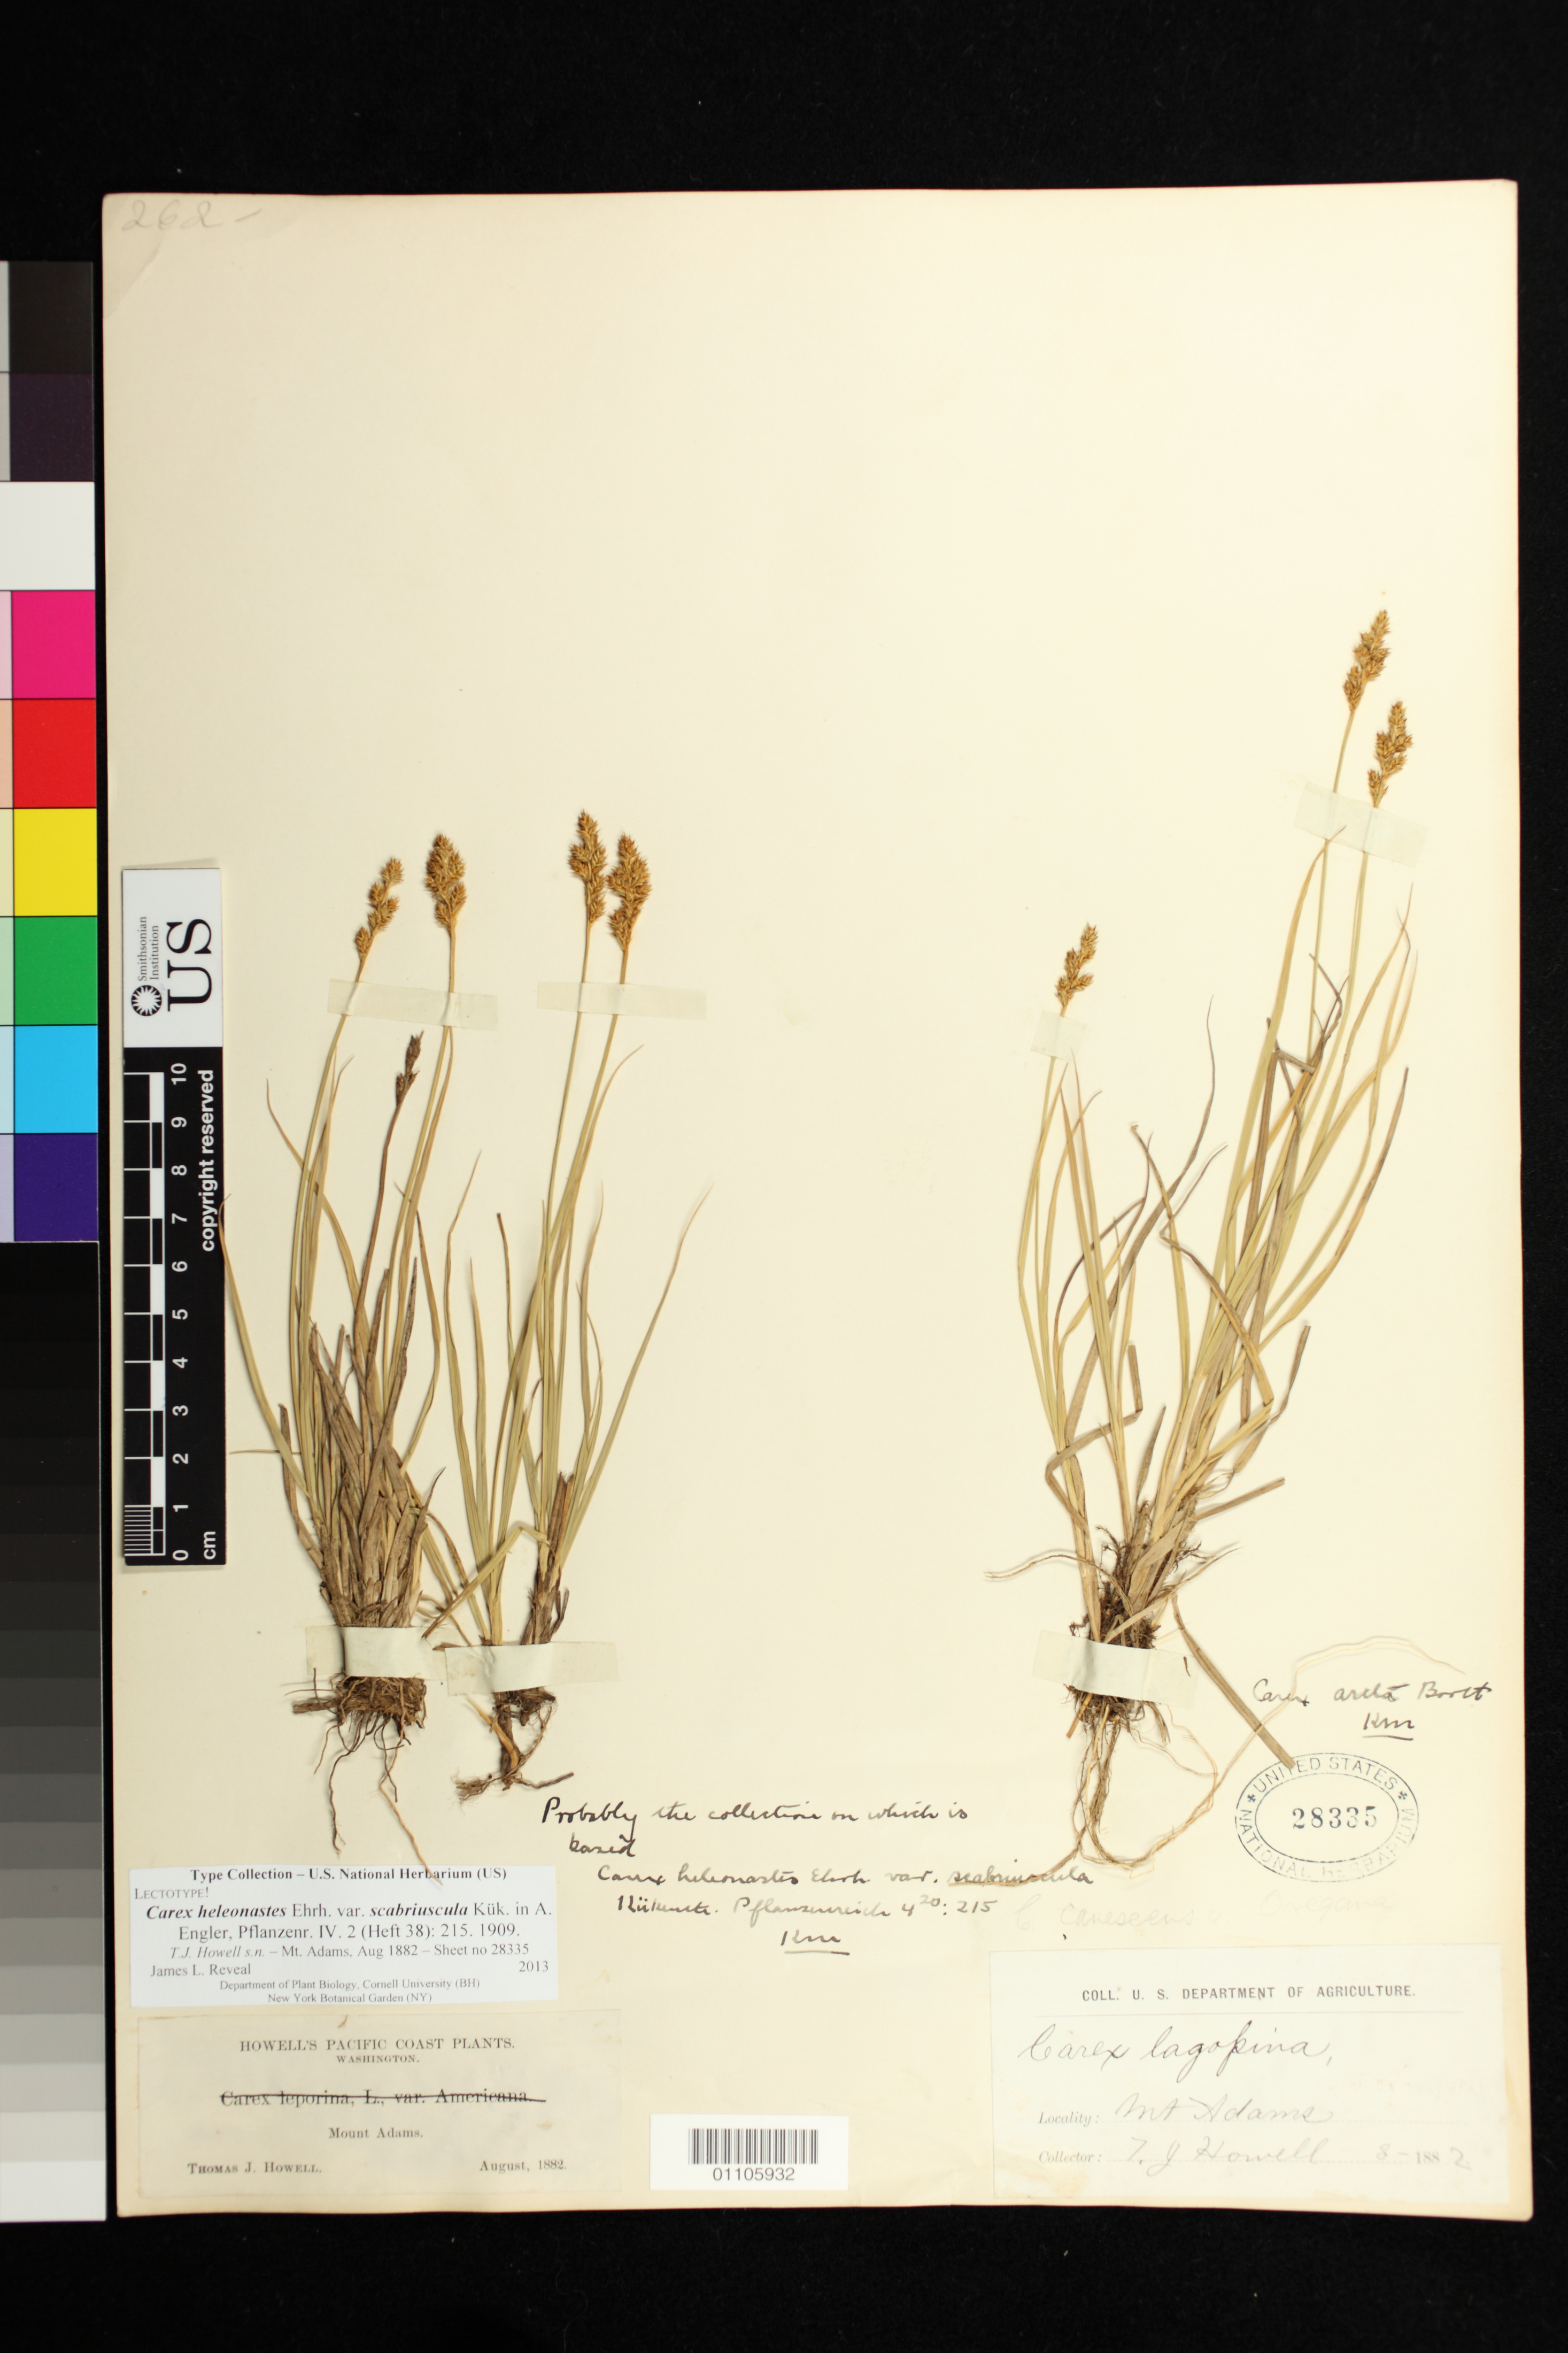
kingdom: Plantae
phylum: Tracheophyta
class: Liliopsida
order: Poales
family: Cyperaceae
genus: Carex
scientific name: Carex heleonastes var. scabriuscula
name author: Kük. in Engl.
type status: Type Collection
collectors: T. J. Howell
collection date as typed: Aug 1882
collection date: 1882-08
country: United States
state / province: Washington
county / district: Yakima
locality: Mount Adams.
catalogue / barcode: US 28335